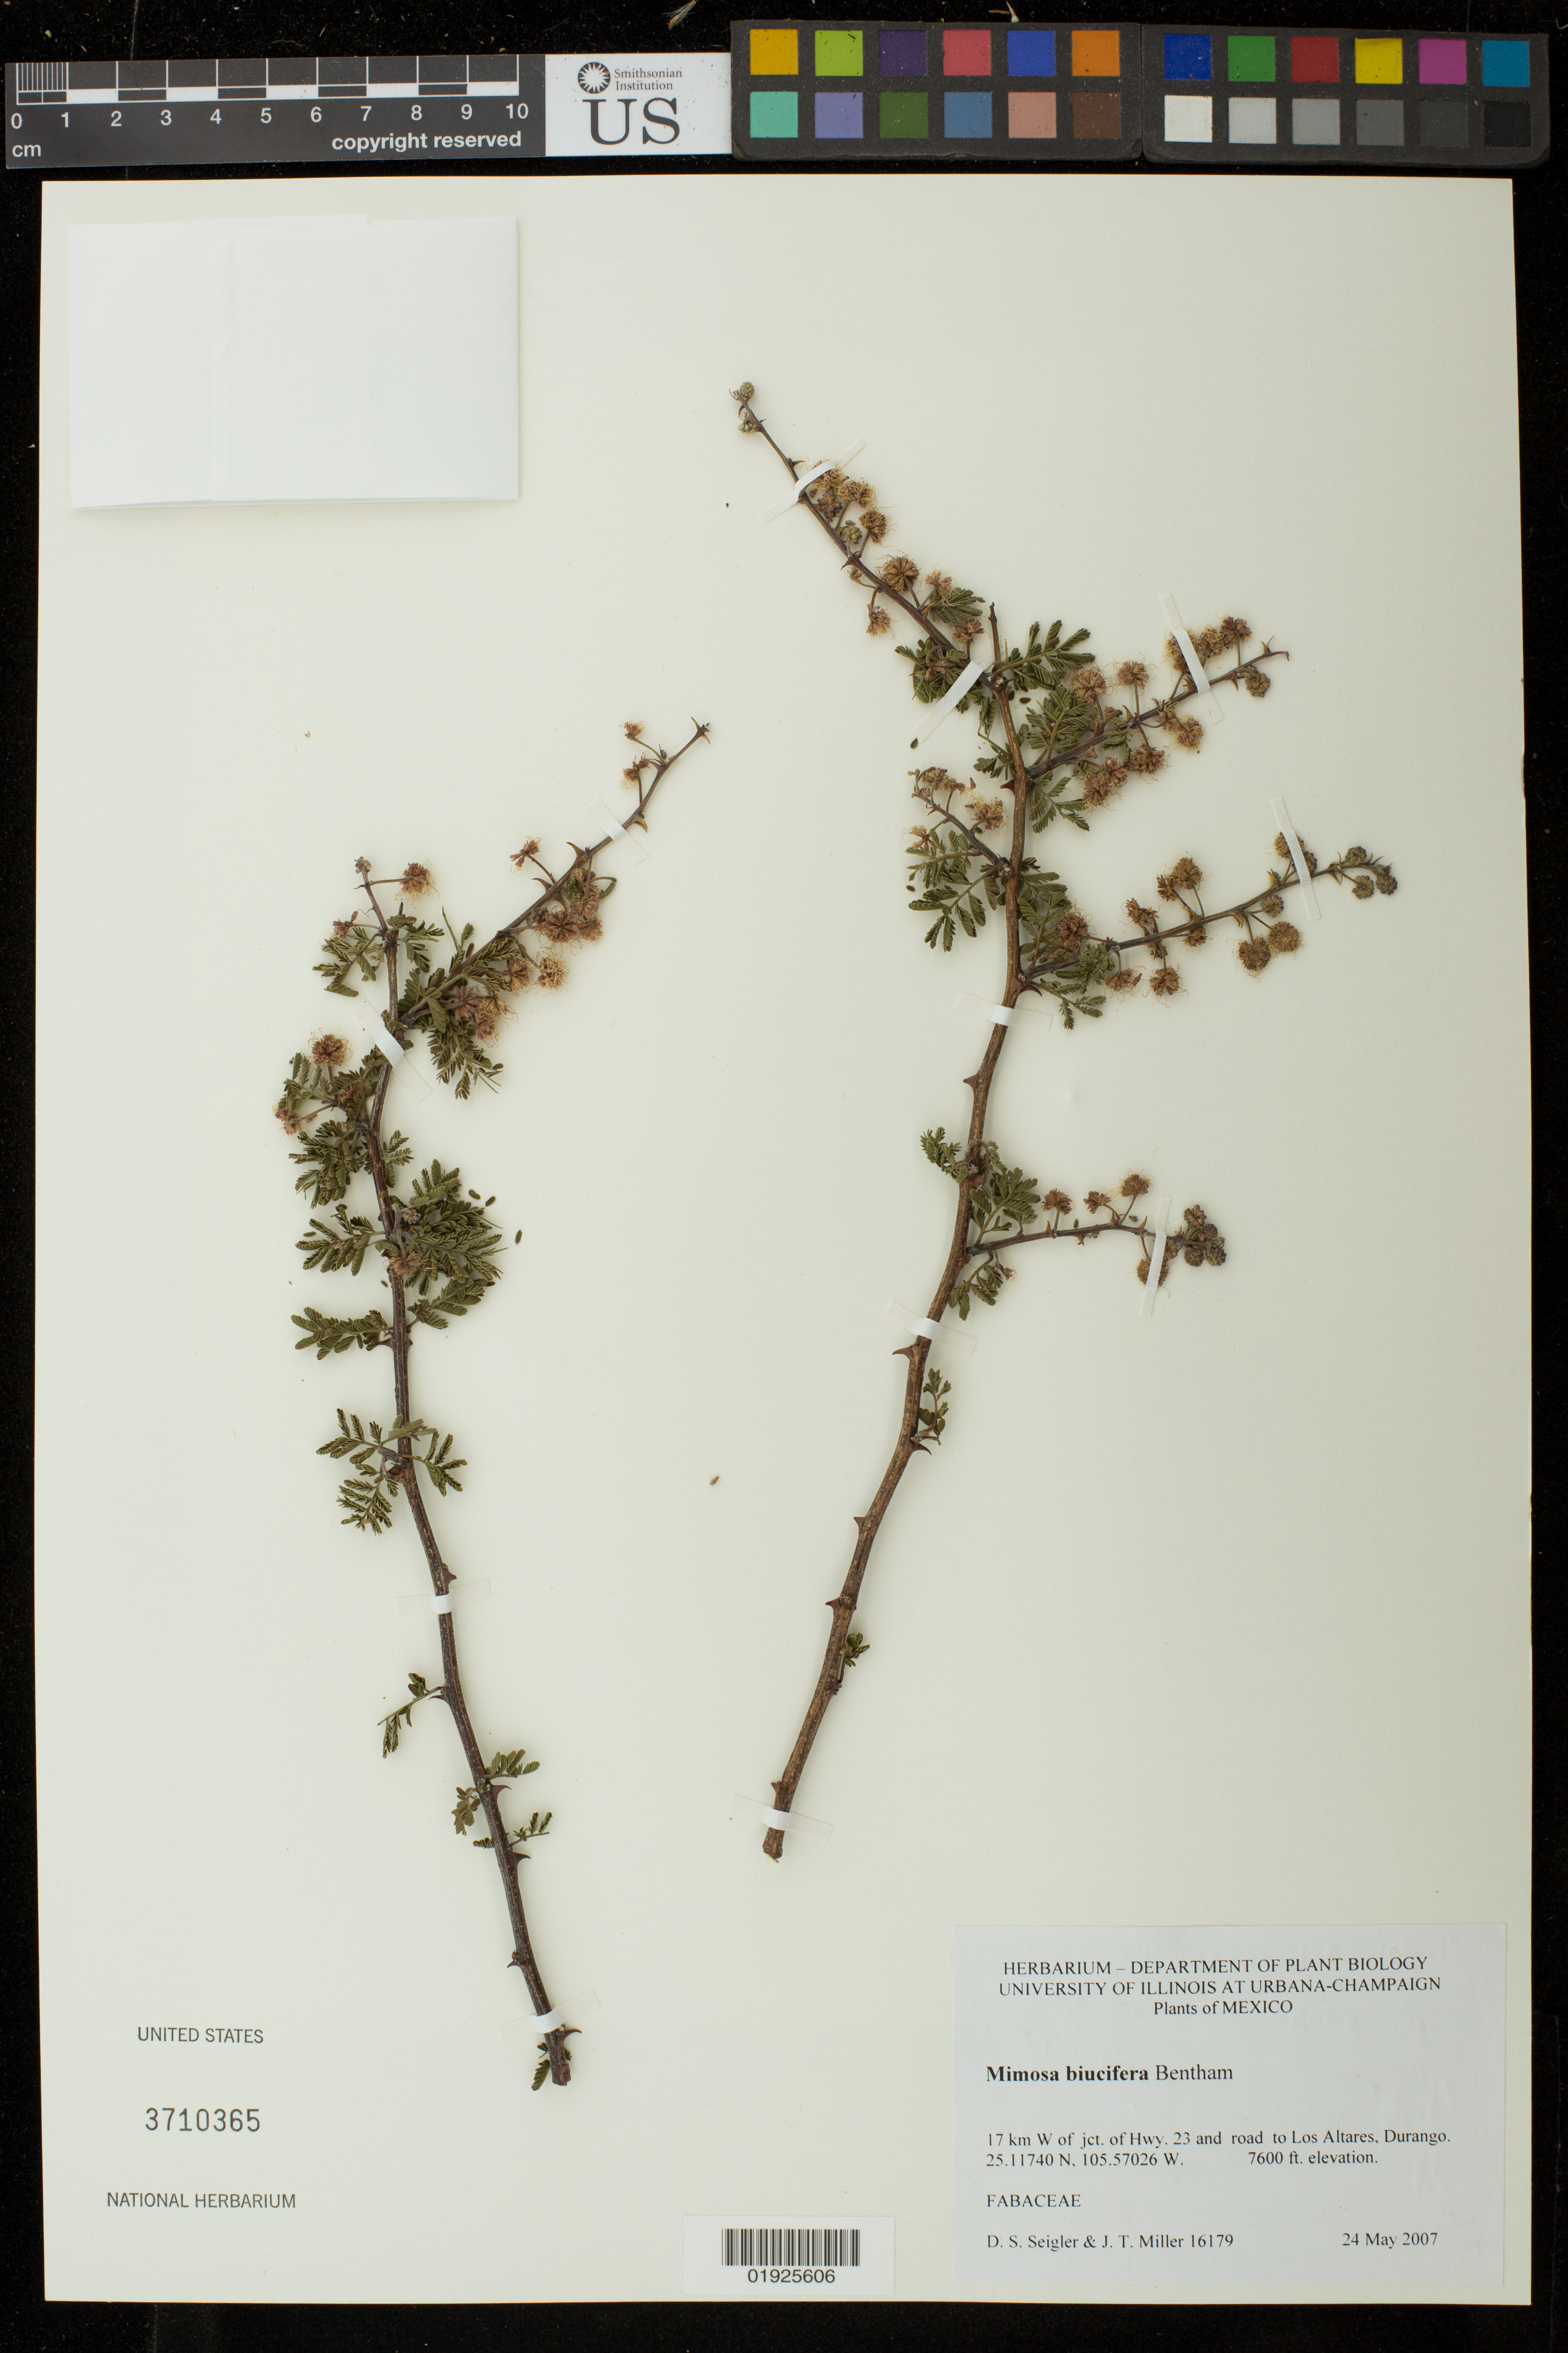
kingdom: Plantae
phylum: Tracheophyta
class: Magnoliopsida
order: Fabales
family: Fabaceae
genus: Mimosa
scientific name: Mimosa biuncifera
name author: Benth.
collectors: D. S. Seigler & J. T. Miller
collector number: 16179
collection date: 2007-05-24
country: Mexico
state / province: Durango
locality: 17 km W of jct. of Hwy 23 and road to Los Altares.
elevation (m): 2316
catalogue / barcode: US 3710365